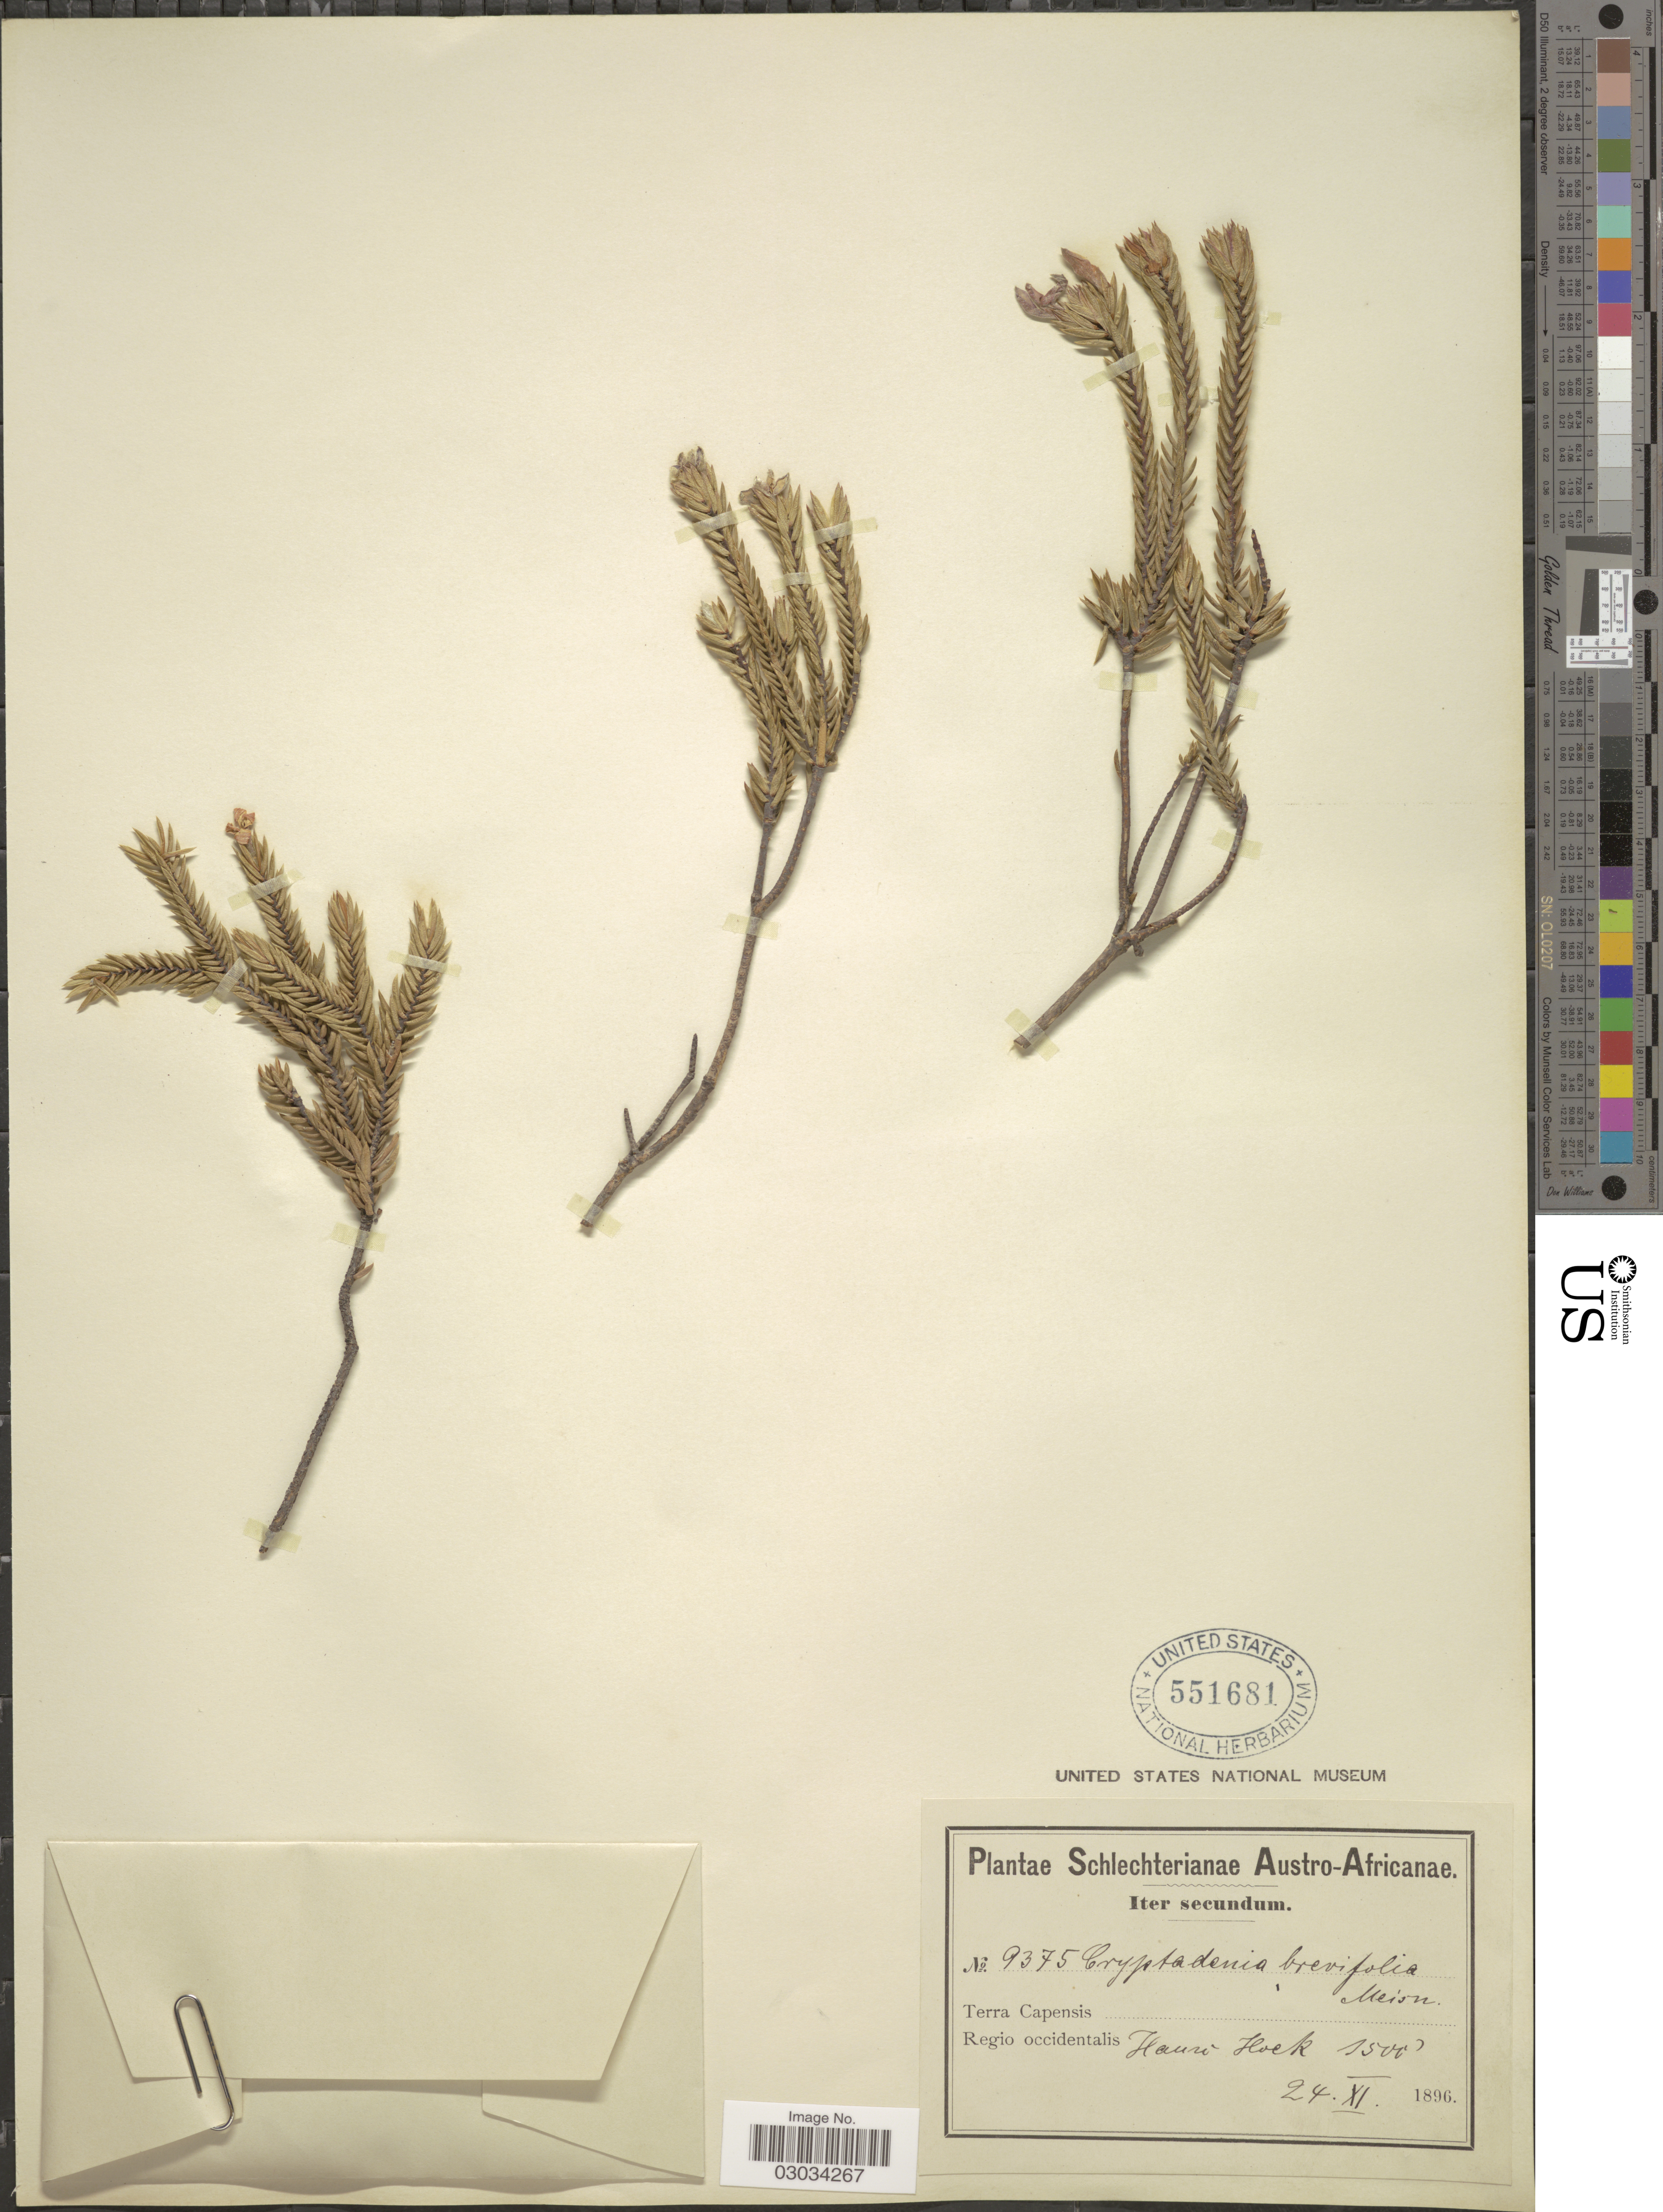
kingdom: Plantae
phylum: Tracheophyta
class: Magnoliopsida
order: Malvales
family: Thymelaeaceae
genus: Lachnaea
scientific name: Lachnaea grandiflora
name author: (L. f.) Baill.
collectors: Schlechter, --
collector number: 9375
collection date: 1896-11-24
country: South Africa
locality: Austro-Africanae. Terra Capensis. Regio occidentalis Hauw Hoek.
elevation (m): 457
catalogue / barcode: US 551681